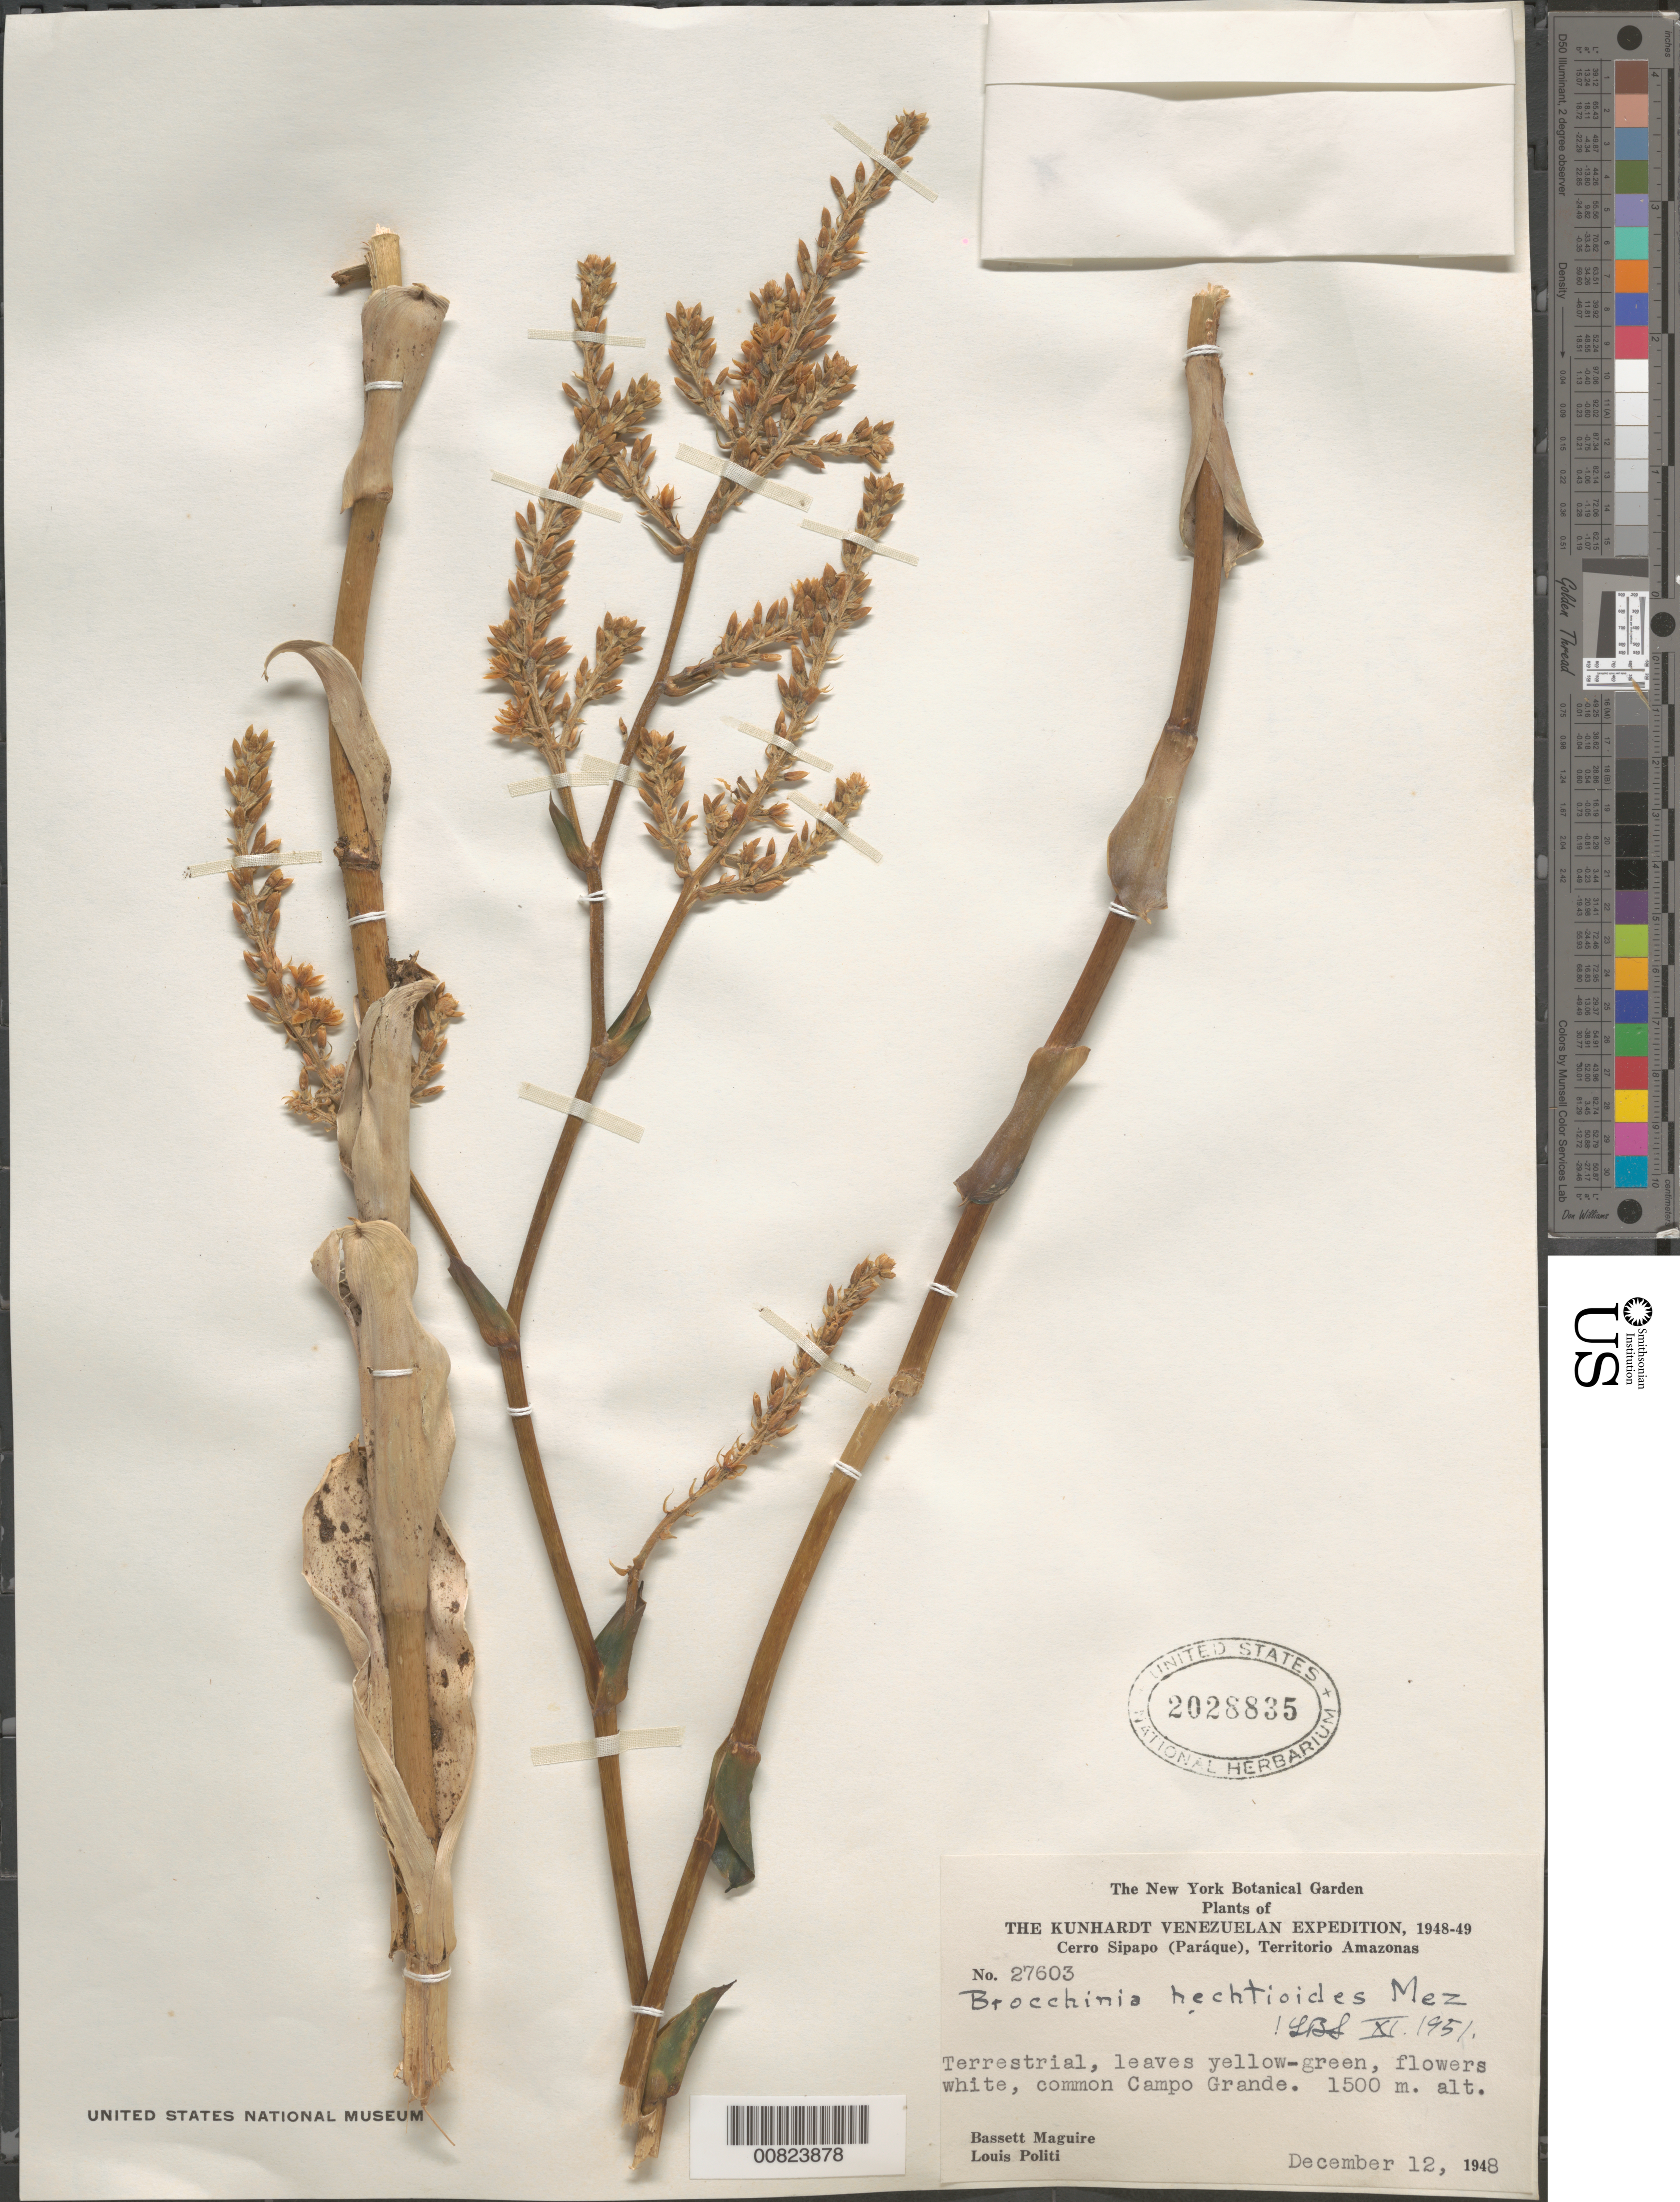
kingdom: Plantae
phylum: Tracheophyta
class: Liliopsida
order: Poales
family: Bromeliaceae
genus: Brocchinia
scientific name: Brocchinia hechtioides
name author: Mez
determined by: Smith, Lyman B., (US), NMNH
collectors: B. Maguire & L. Politi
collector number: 27603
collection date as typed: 12-Dec-48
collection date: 1948-12-12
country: Venezuela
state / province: Amazonas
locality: Cerro Sipapo (Paráque), Campo Grande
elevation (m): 1500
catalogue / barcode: US 2028835